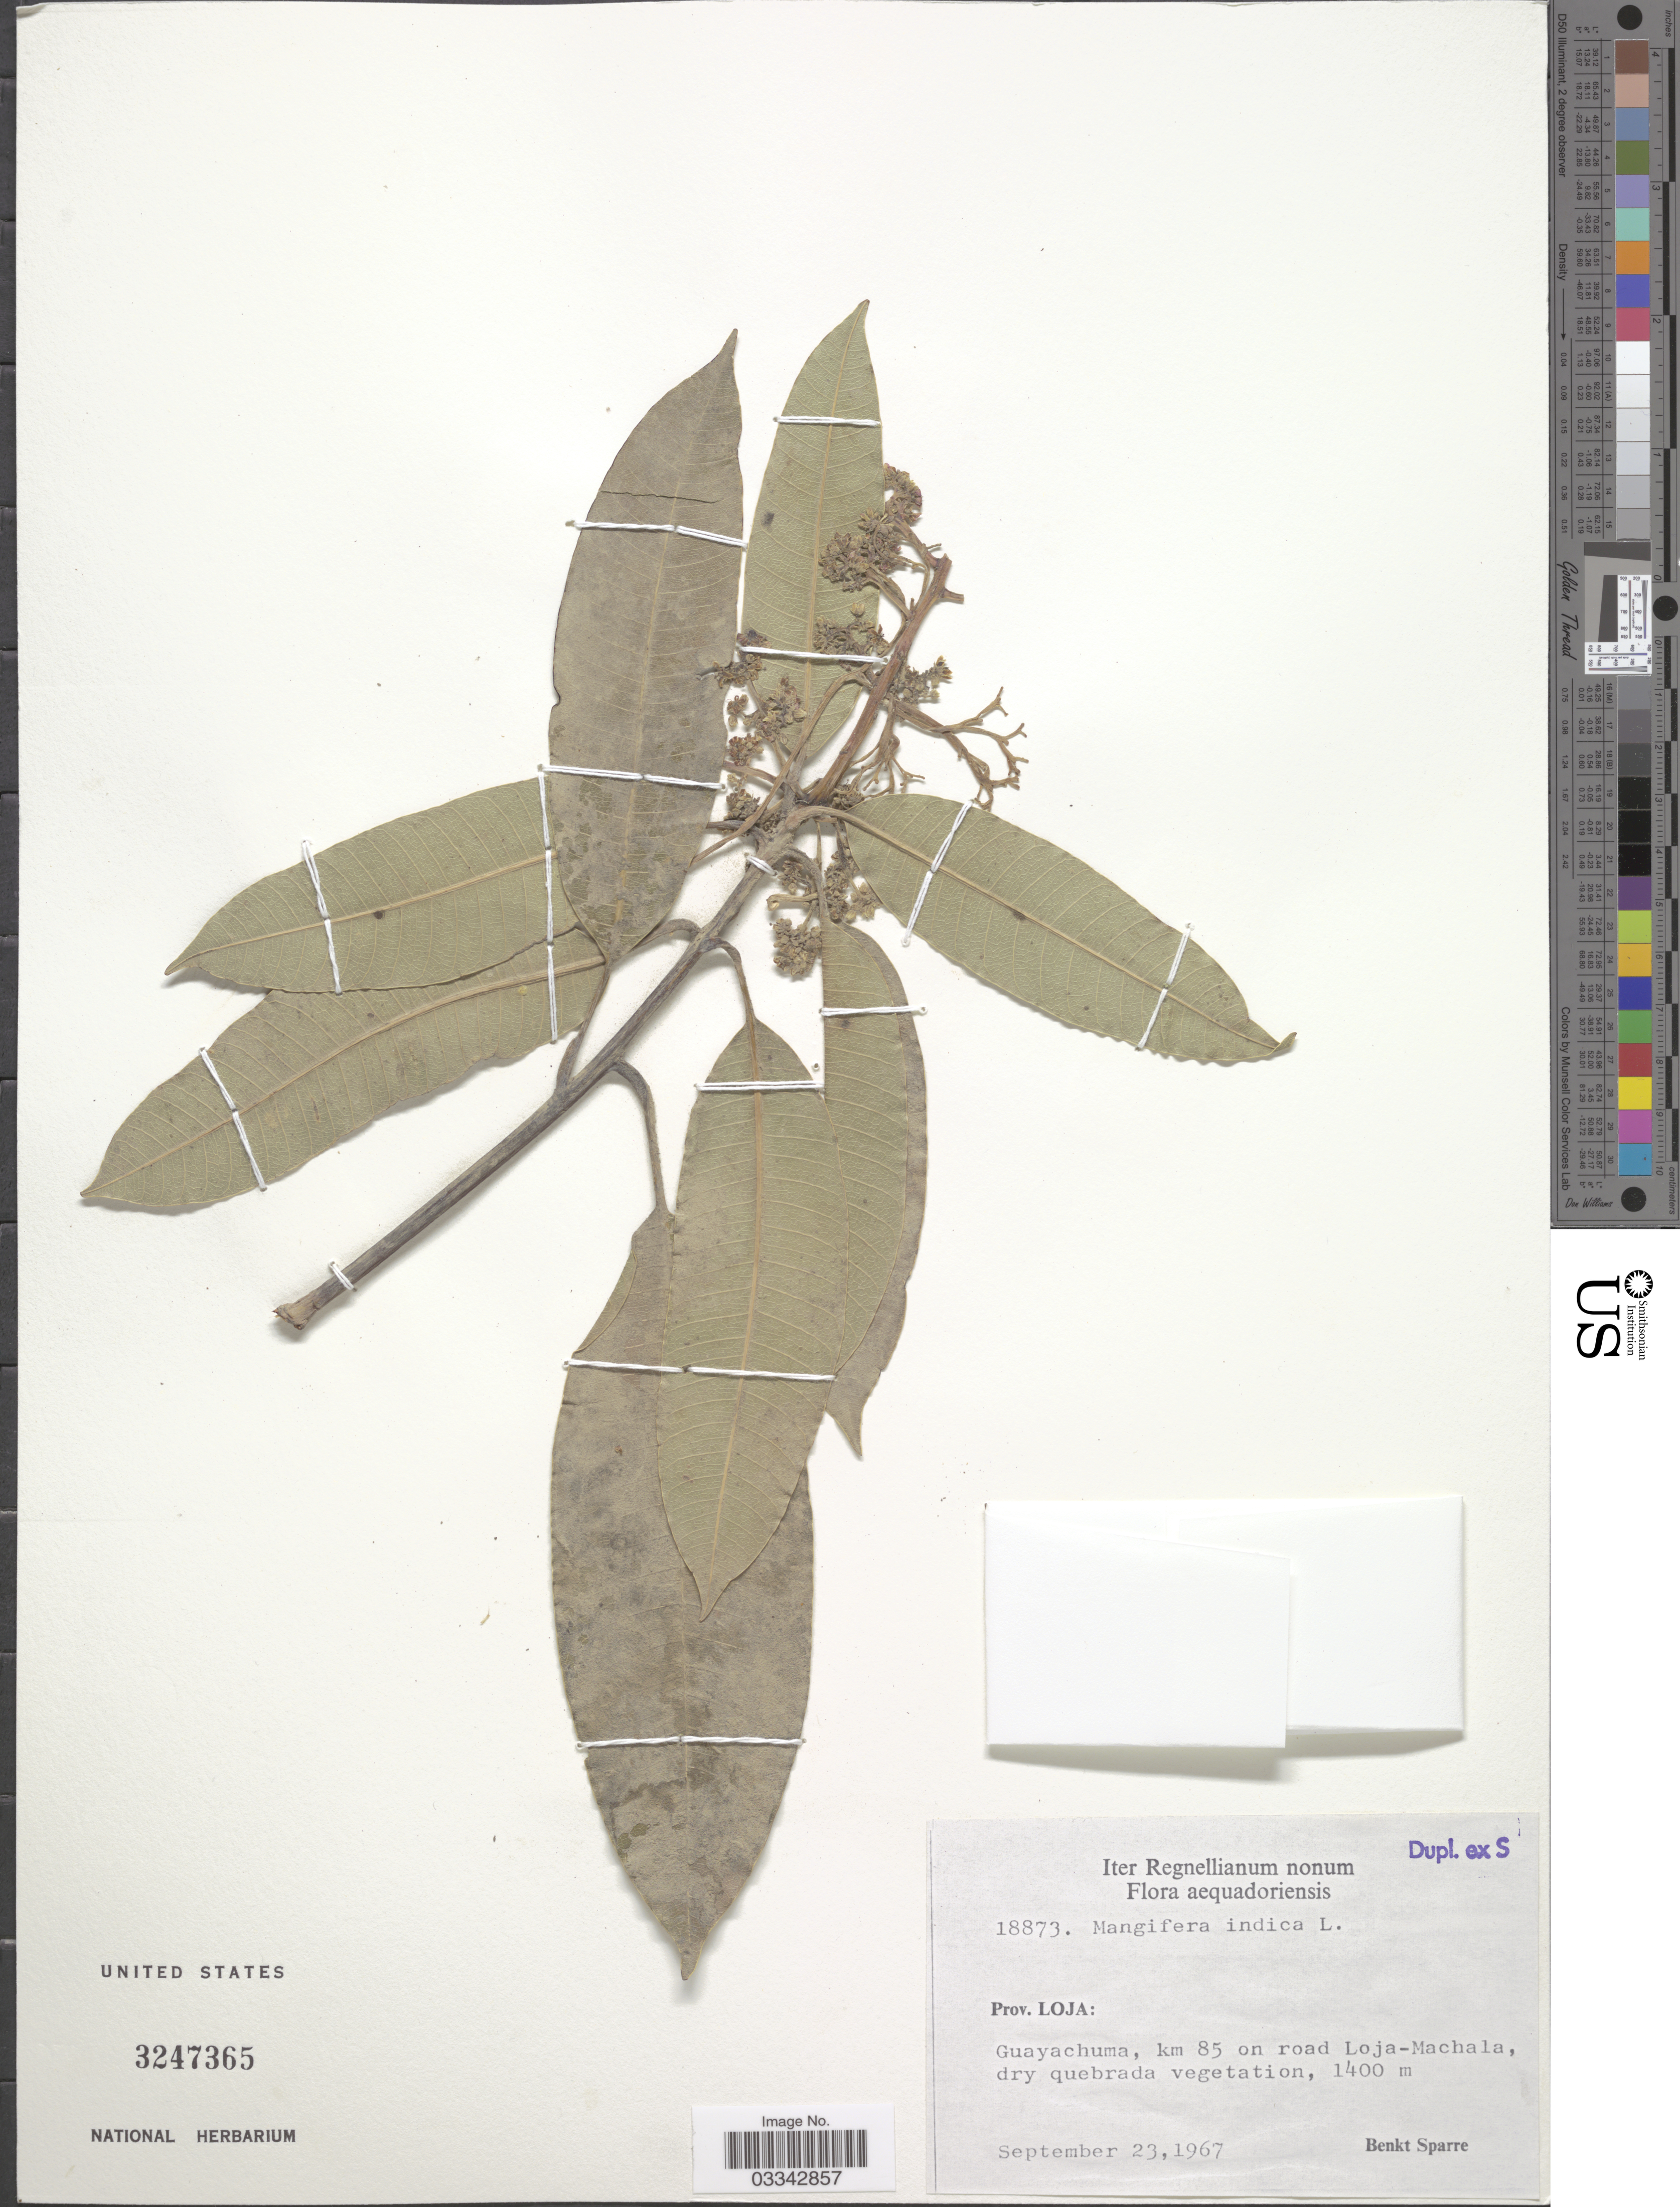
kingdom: Plantae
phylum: Tracheophyta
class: Magnoliopsida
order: Sapindales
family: Anacardiaceae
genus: Mangifera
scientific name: Mangifera indica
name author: L.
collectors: B. Sparre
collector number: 18873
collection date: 1967-09-23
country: Ecuador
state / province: Loja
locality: Guayachuma, km 85 on road Loja-Machala.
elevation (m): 1400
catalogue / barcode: US 3247365